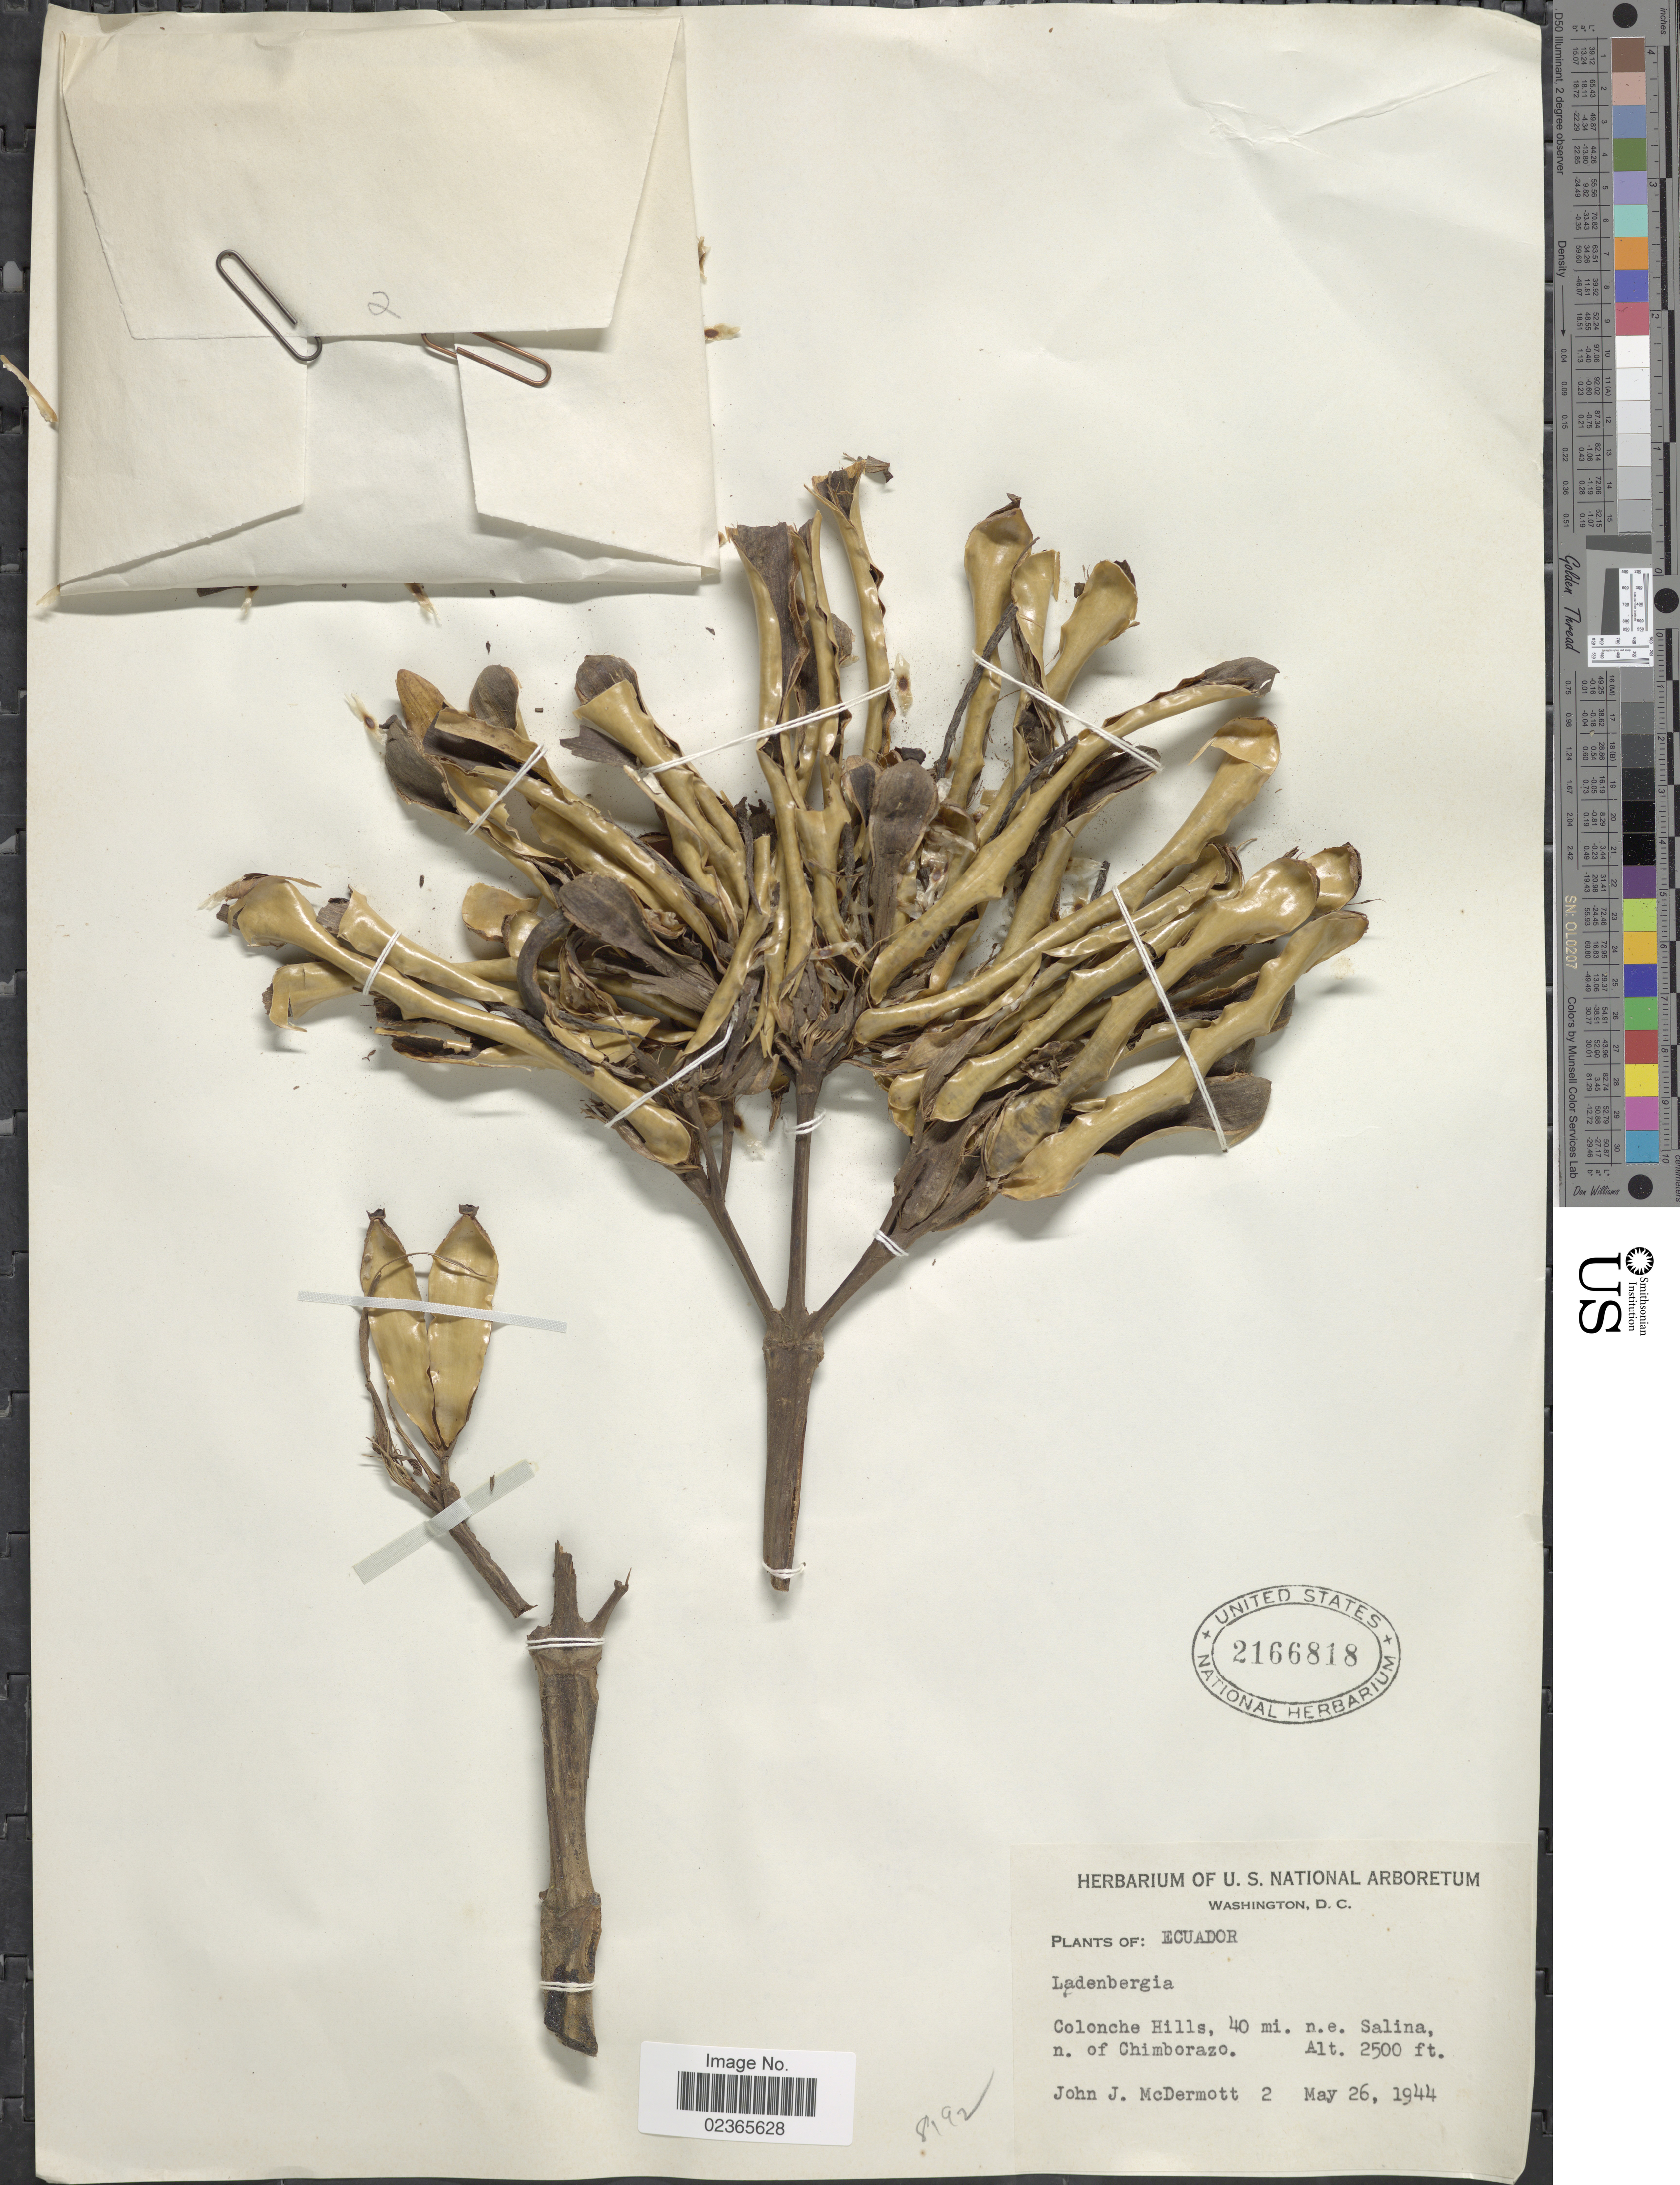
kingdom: Plantae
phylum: Tracheophyta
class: Magnoliopsida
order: Gentianales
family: Rubiaceae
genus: Ladenbergia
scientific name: Ladenbergia sp.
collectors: J. McDermott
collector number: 2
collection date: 1944-05-26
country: Ecuador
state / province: Chimborazo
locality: Colonche Hills, 40 mi. n.e. Salina, n. of Chimborazo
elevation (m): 762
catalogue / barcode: US 2166818